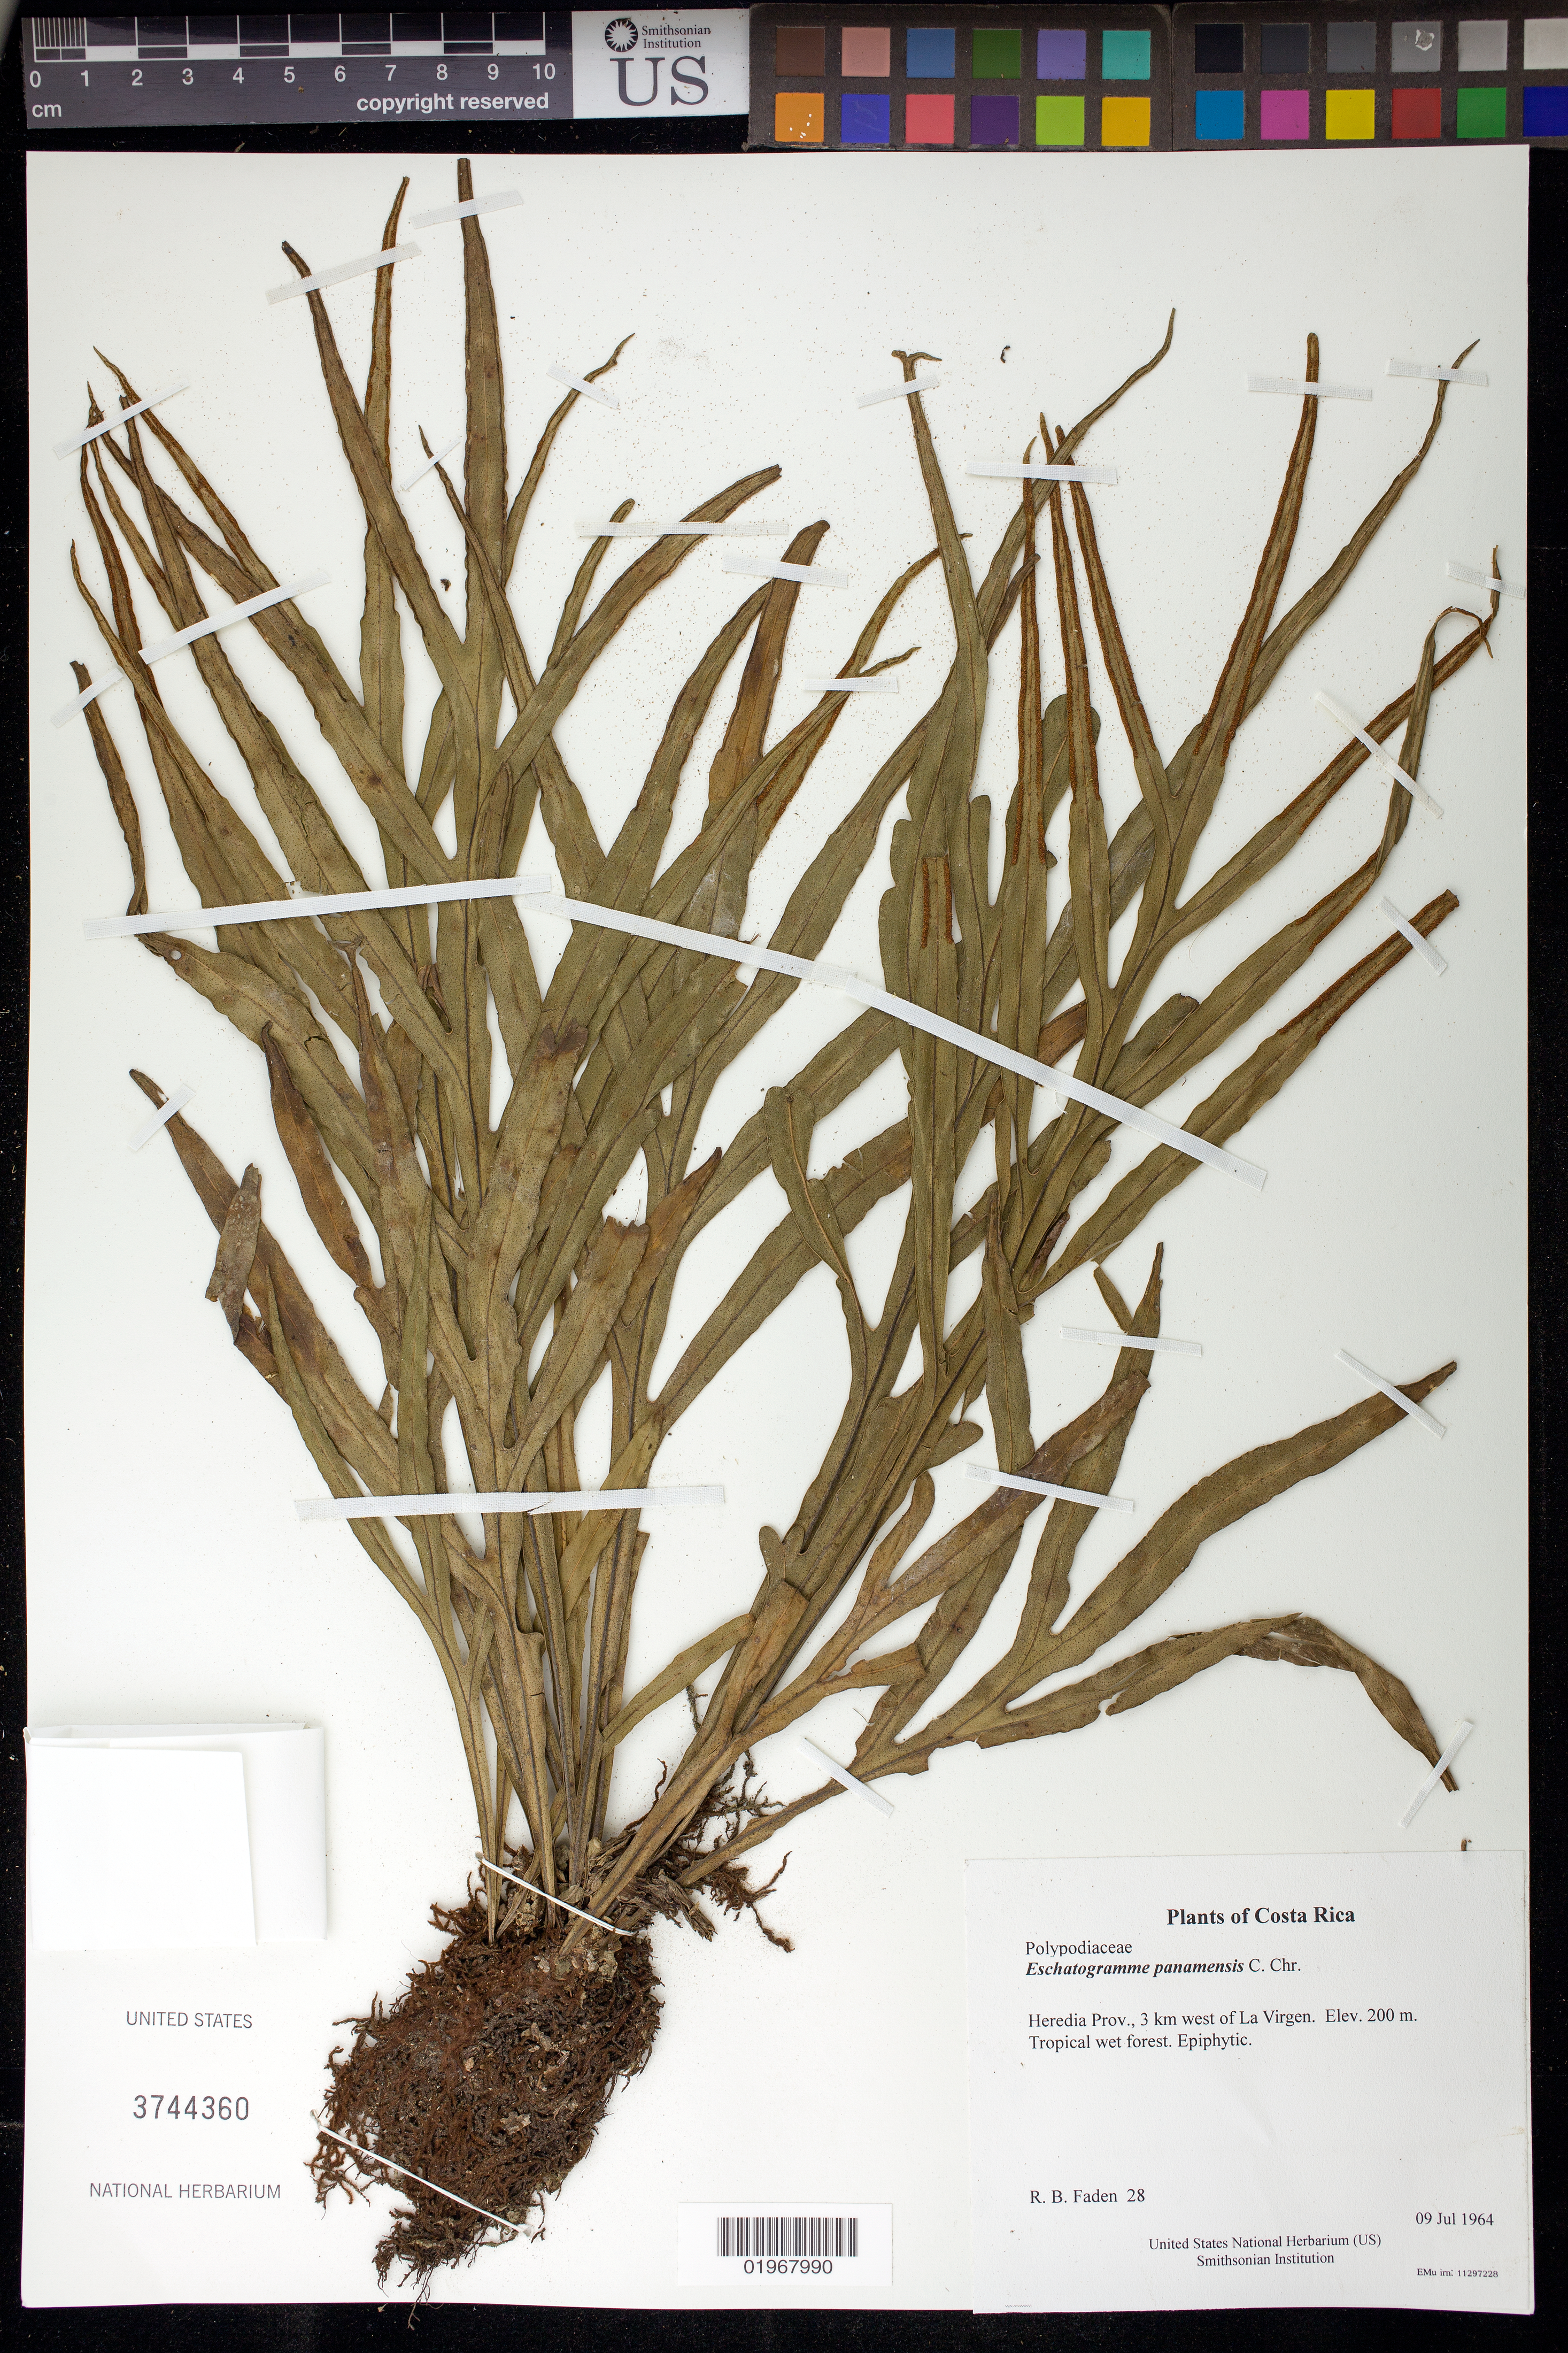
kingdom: Plantae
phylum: Tracheophyta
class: Polypodiopsida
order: Polypodiales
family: Polypodiaceae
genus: Eschatogramme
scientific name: Eschatogramme panamensis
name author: C. Chr.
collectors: R. B. Faden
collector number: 28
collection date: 1964-07-09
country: Costa Rica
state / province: Heredia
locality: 3 km west of La Virgen.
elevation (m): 200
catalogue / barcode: US 3744360